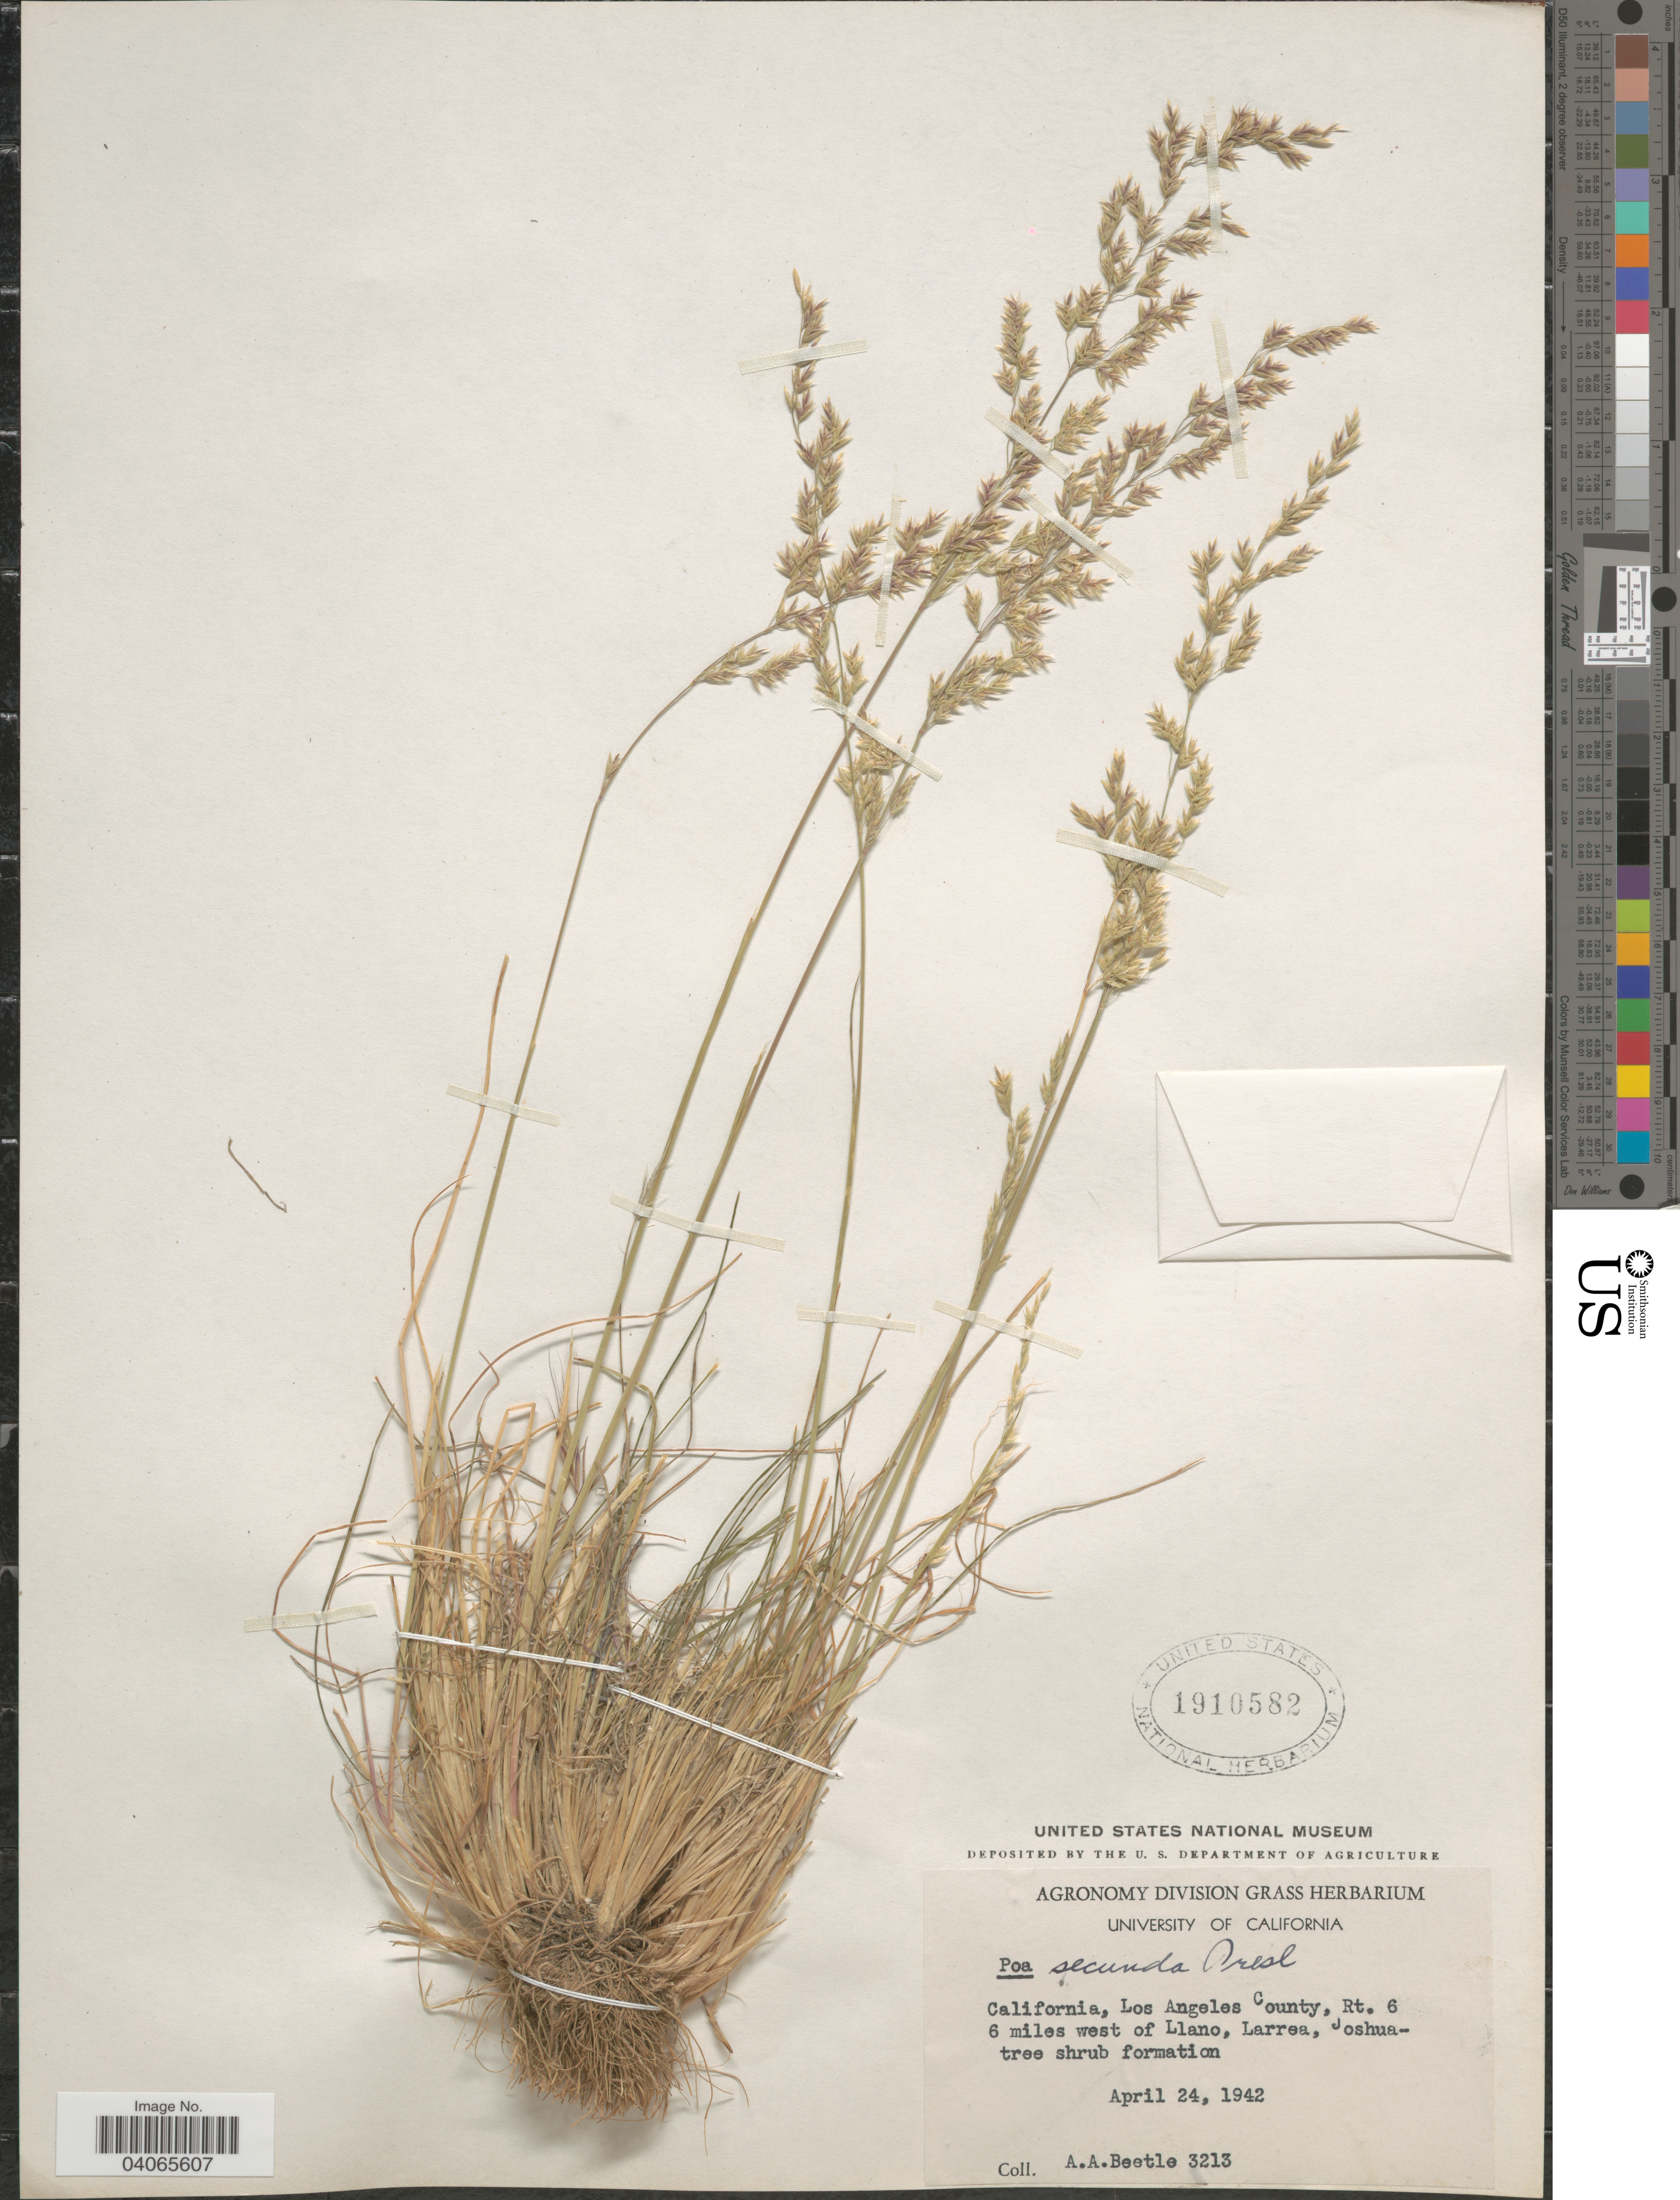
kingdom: Plantae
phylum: Tracheophyta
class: Liliopsida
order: Poales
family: Poaceae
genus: Poa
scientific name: Poa secunda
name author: J. Presl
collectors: A. A. Beetle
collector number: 3213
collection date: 1942-04-24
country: United States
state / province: California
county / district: Los Angeles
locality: Los Angeles County, Rt. 6. 6 miles west of Llano.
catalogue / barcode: US 1910582